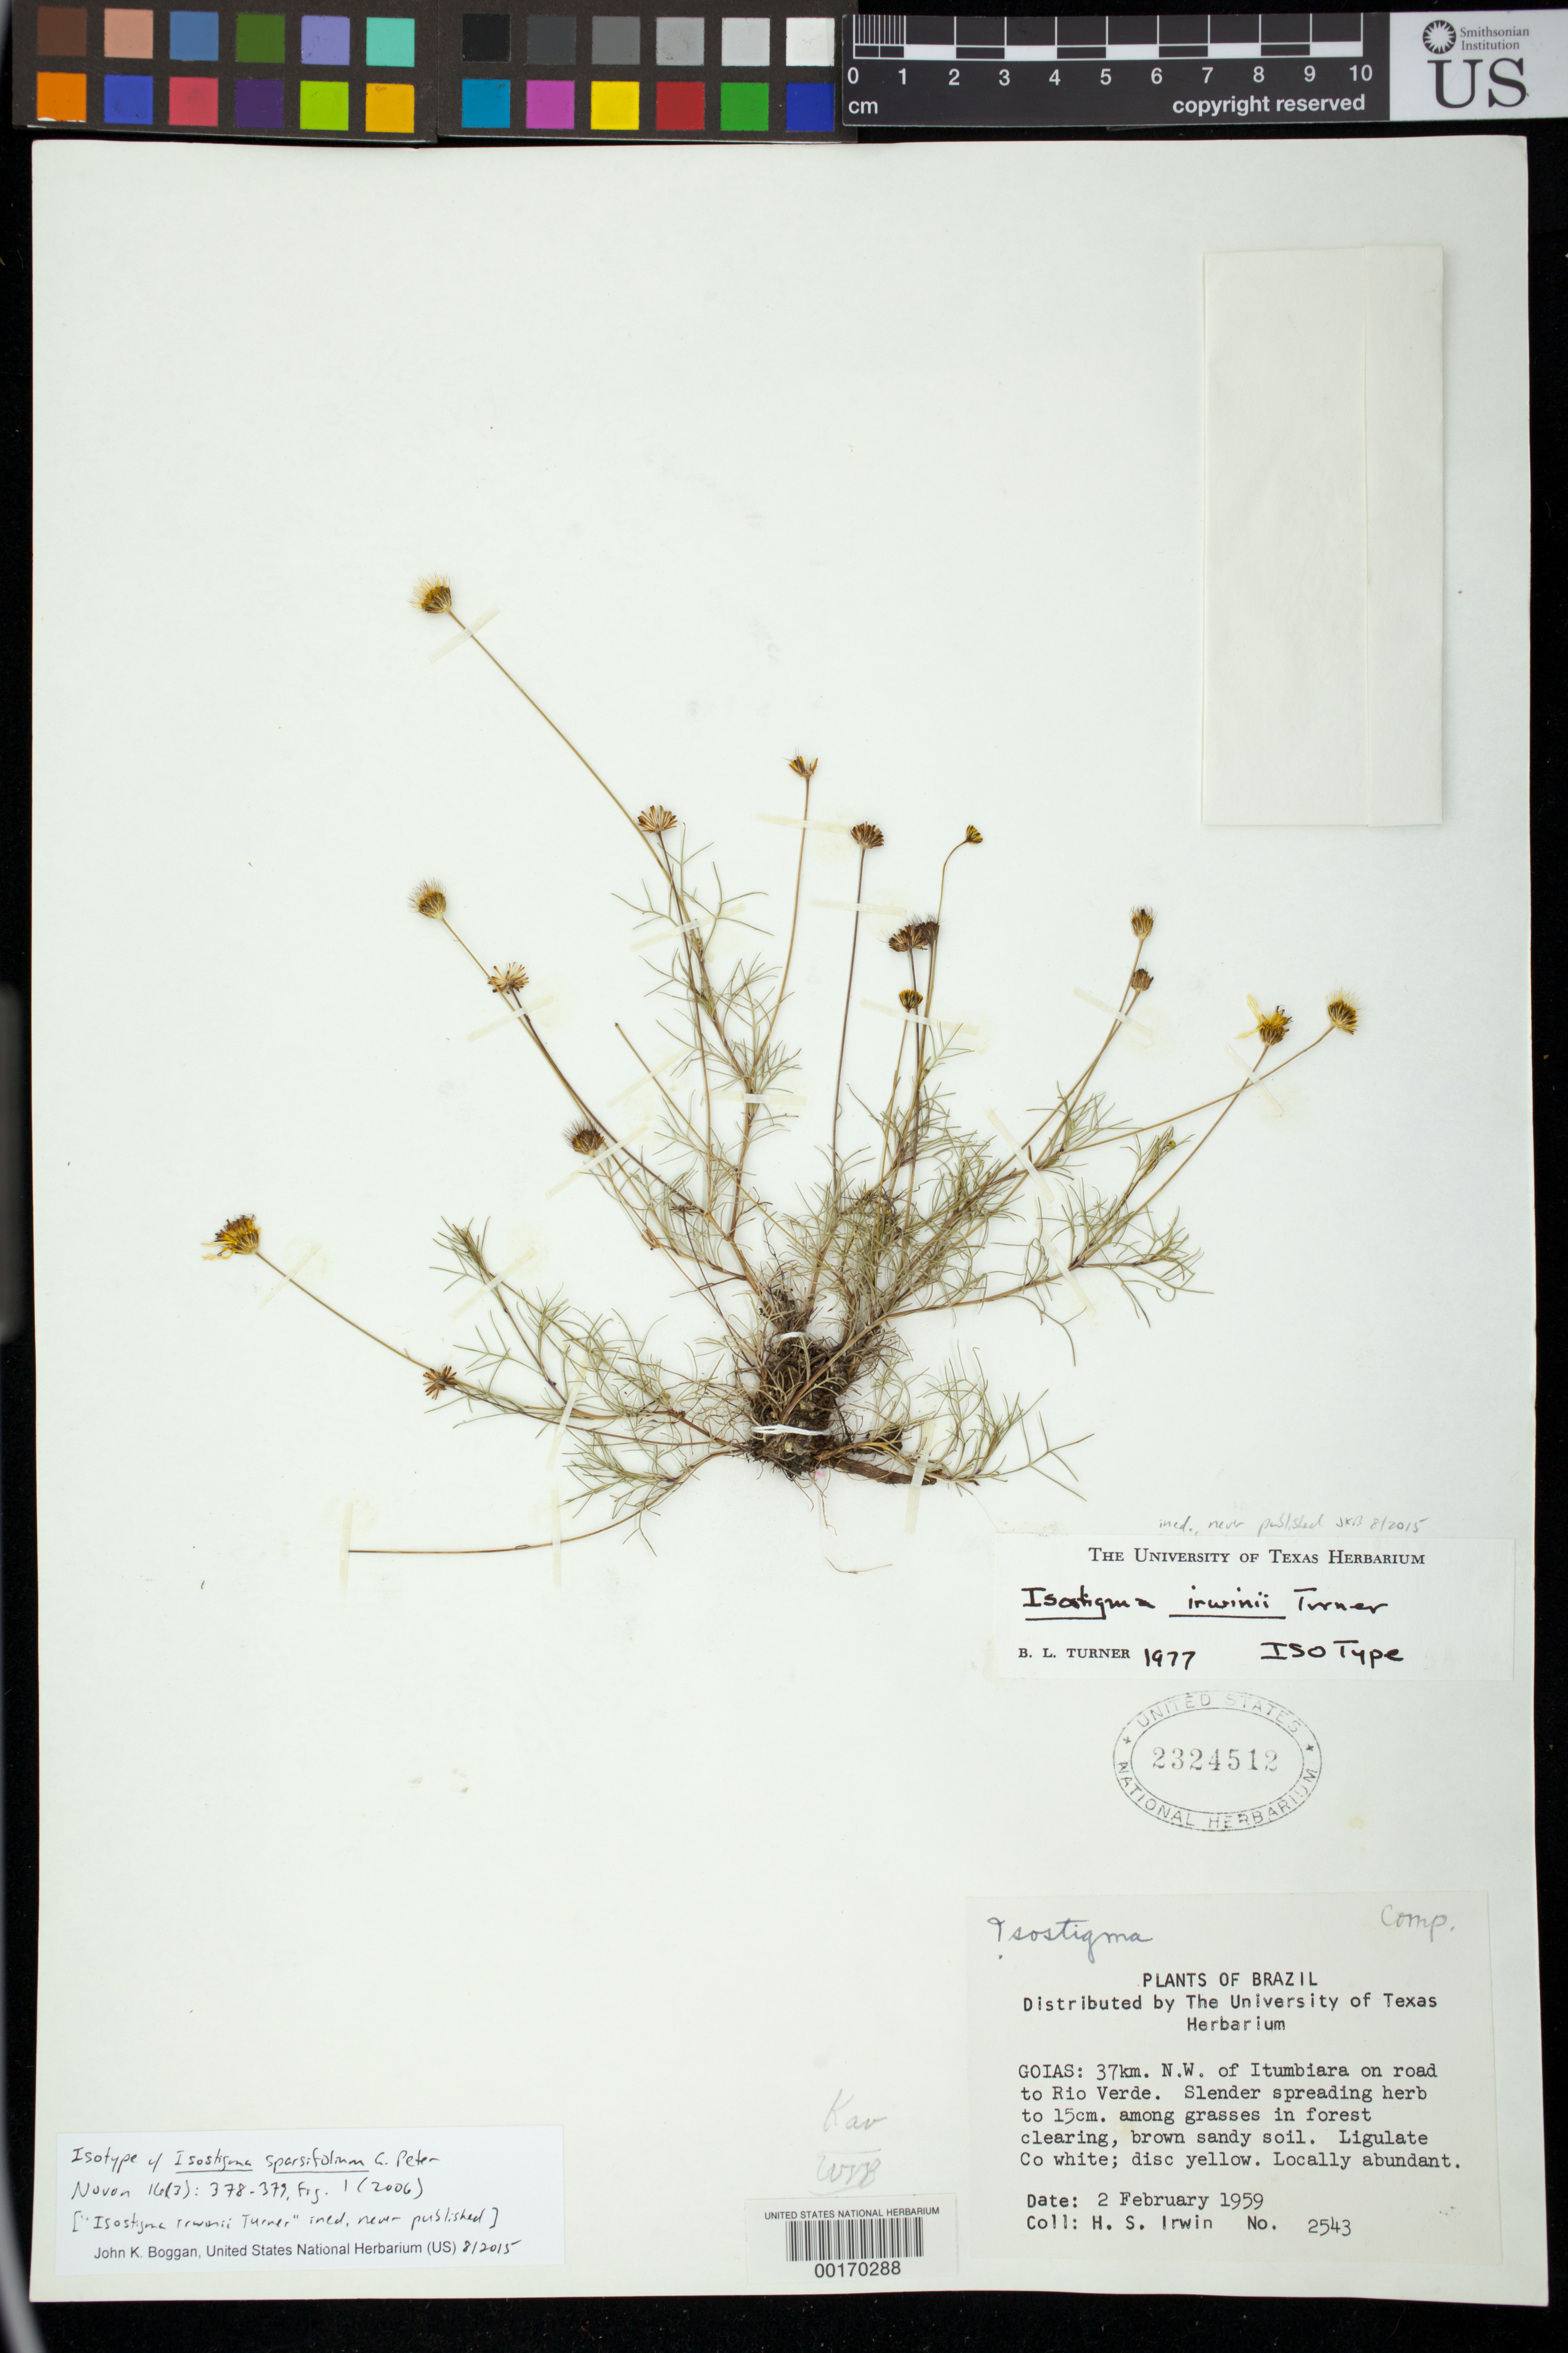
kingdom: Plantae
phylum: Tracheophyta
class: Magnoliopsida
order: Asterales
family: Asteraceae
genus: Isostigma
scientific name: Isostigma sparsifolium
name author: Guad. Peter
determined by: Boggan, J. K., (US), NMNH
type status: Isotype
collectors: H. Irwin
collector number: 2543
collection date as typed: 02 Feb 1959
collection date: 1959-02-02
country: Brazil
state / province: Goiás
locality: Goias: 37 km NW of Itumbiara on road to Rio Verde.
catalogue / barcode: US 2324512